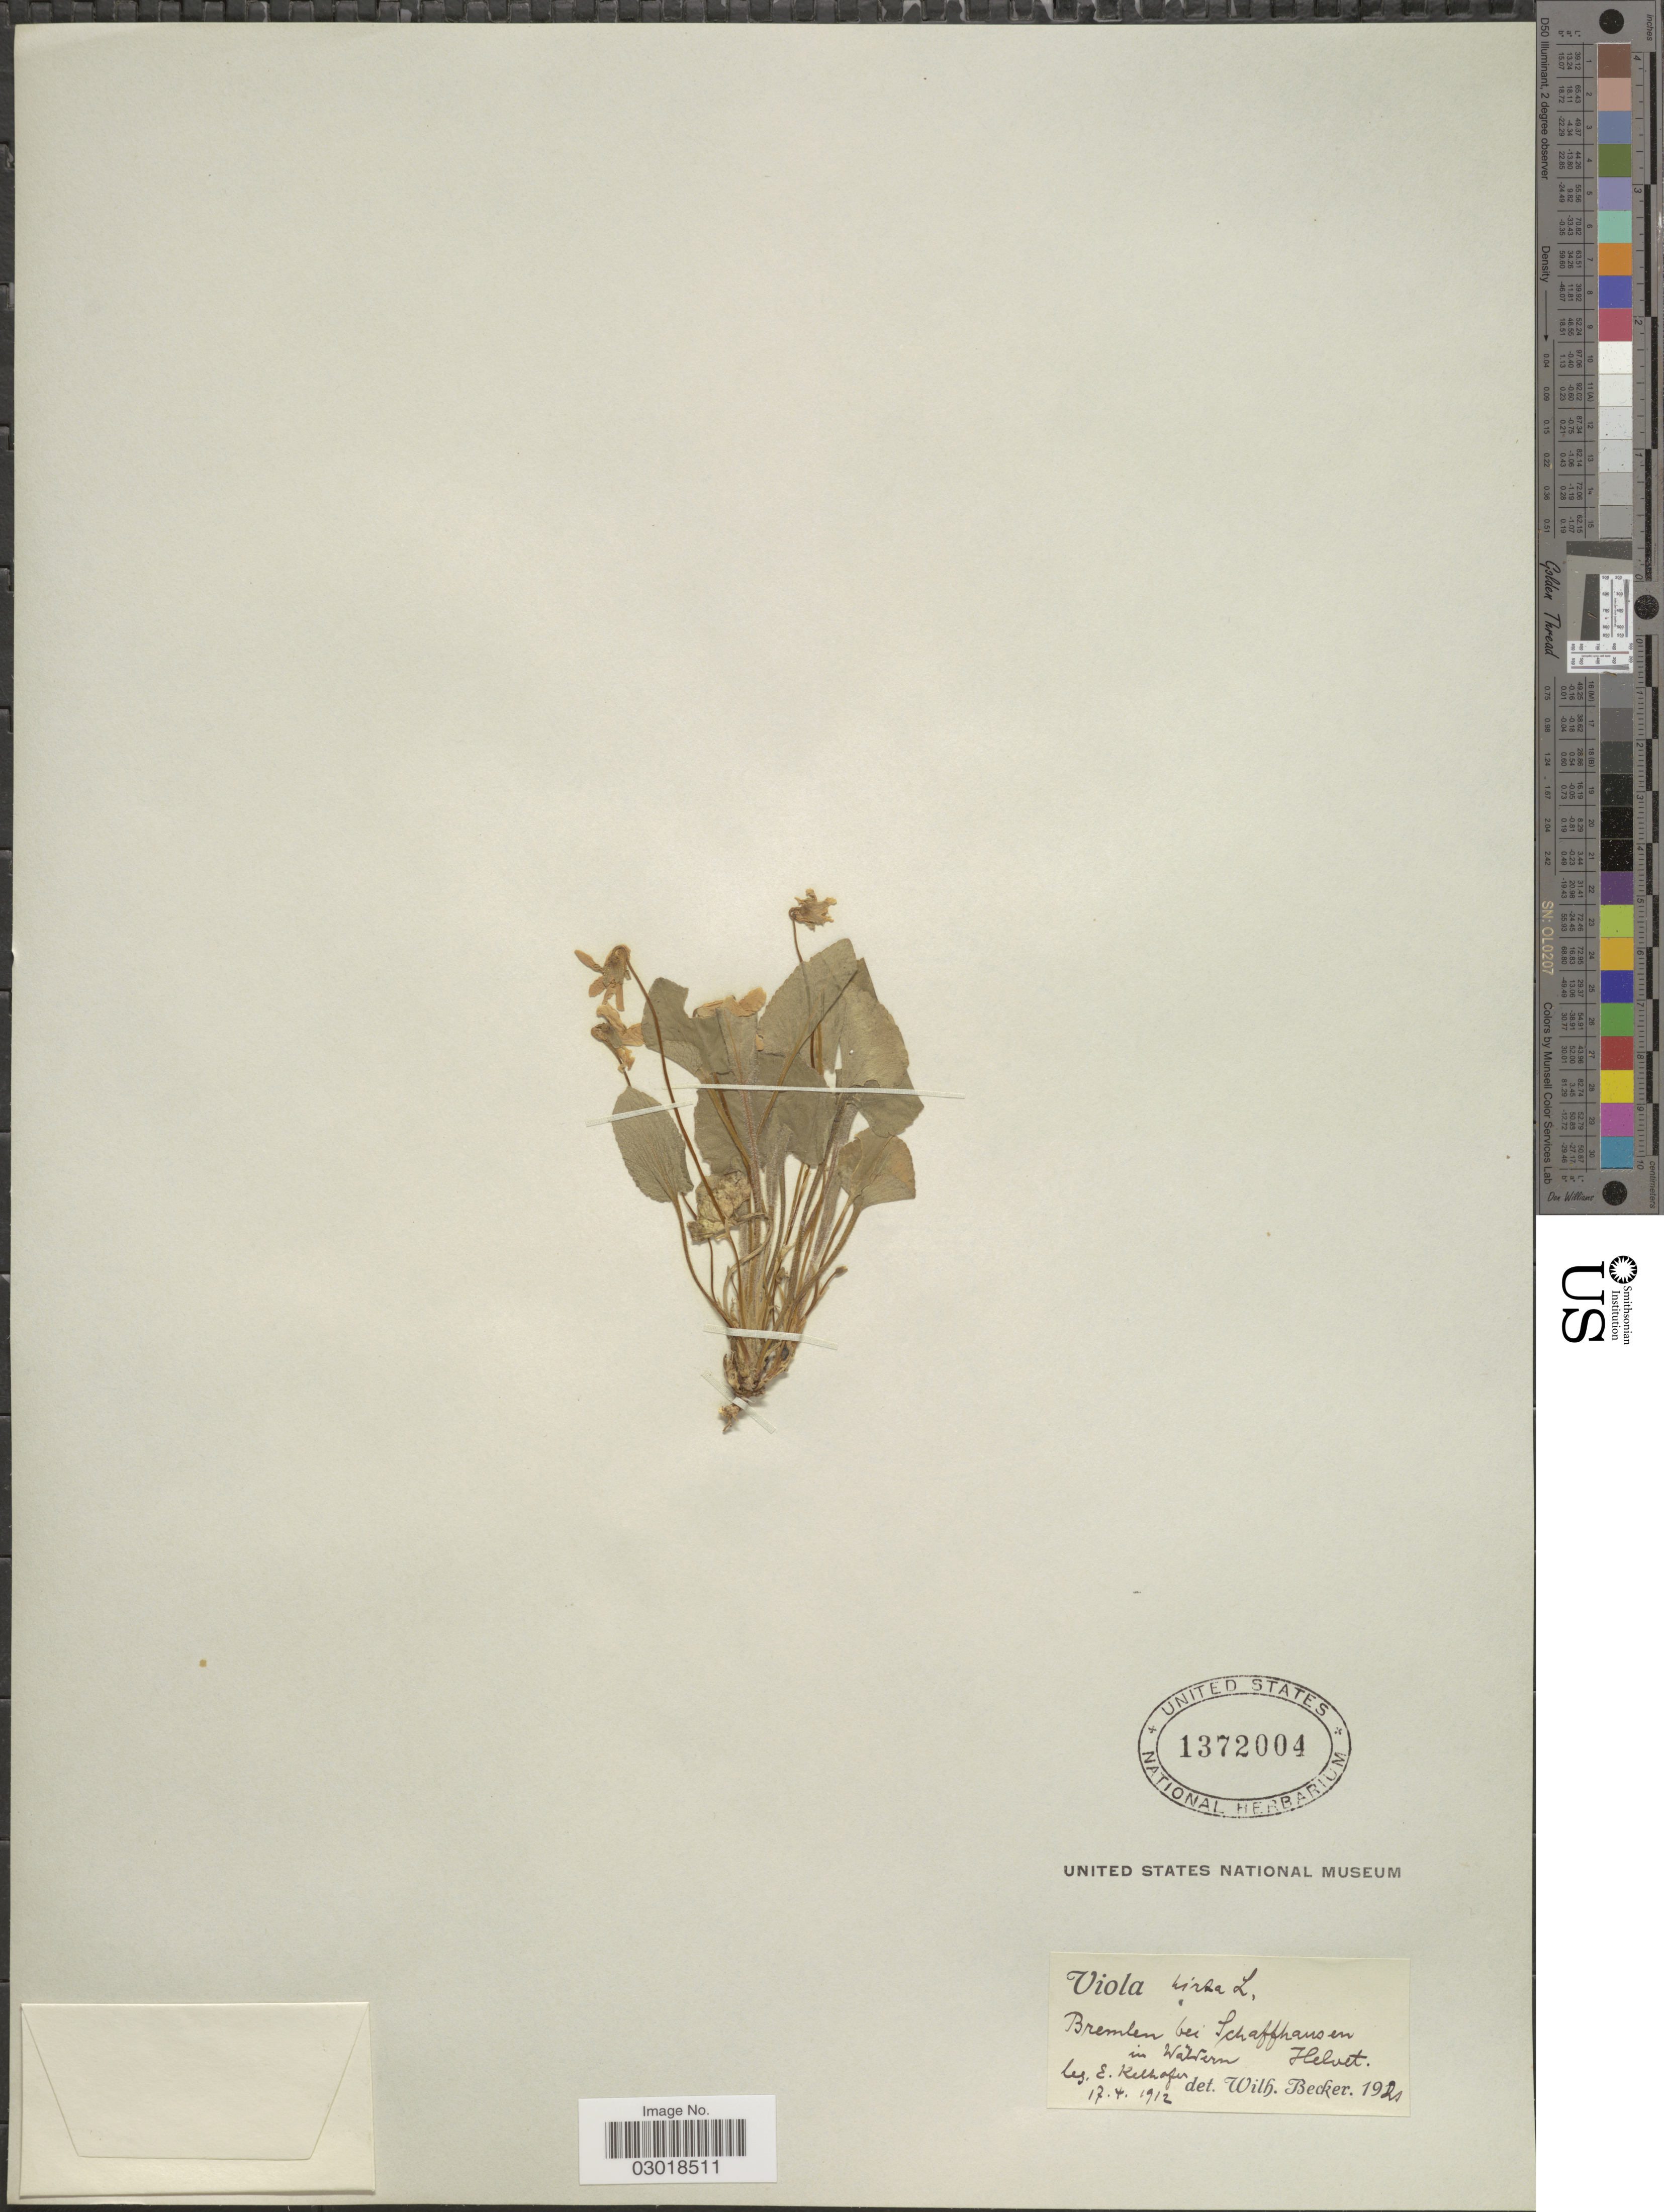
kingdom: Plantae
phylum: Tracheophyta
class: Magnoliopsida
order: Malpighiales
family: Violaceae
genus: Viola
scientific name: Viola hirta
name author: L.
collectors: E. Kelhofer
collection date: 1912-04-17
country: Switzerland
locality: Bremlen bei Schaffhansen in Waldern Helvet.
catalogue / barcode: US 1372004